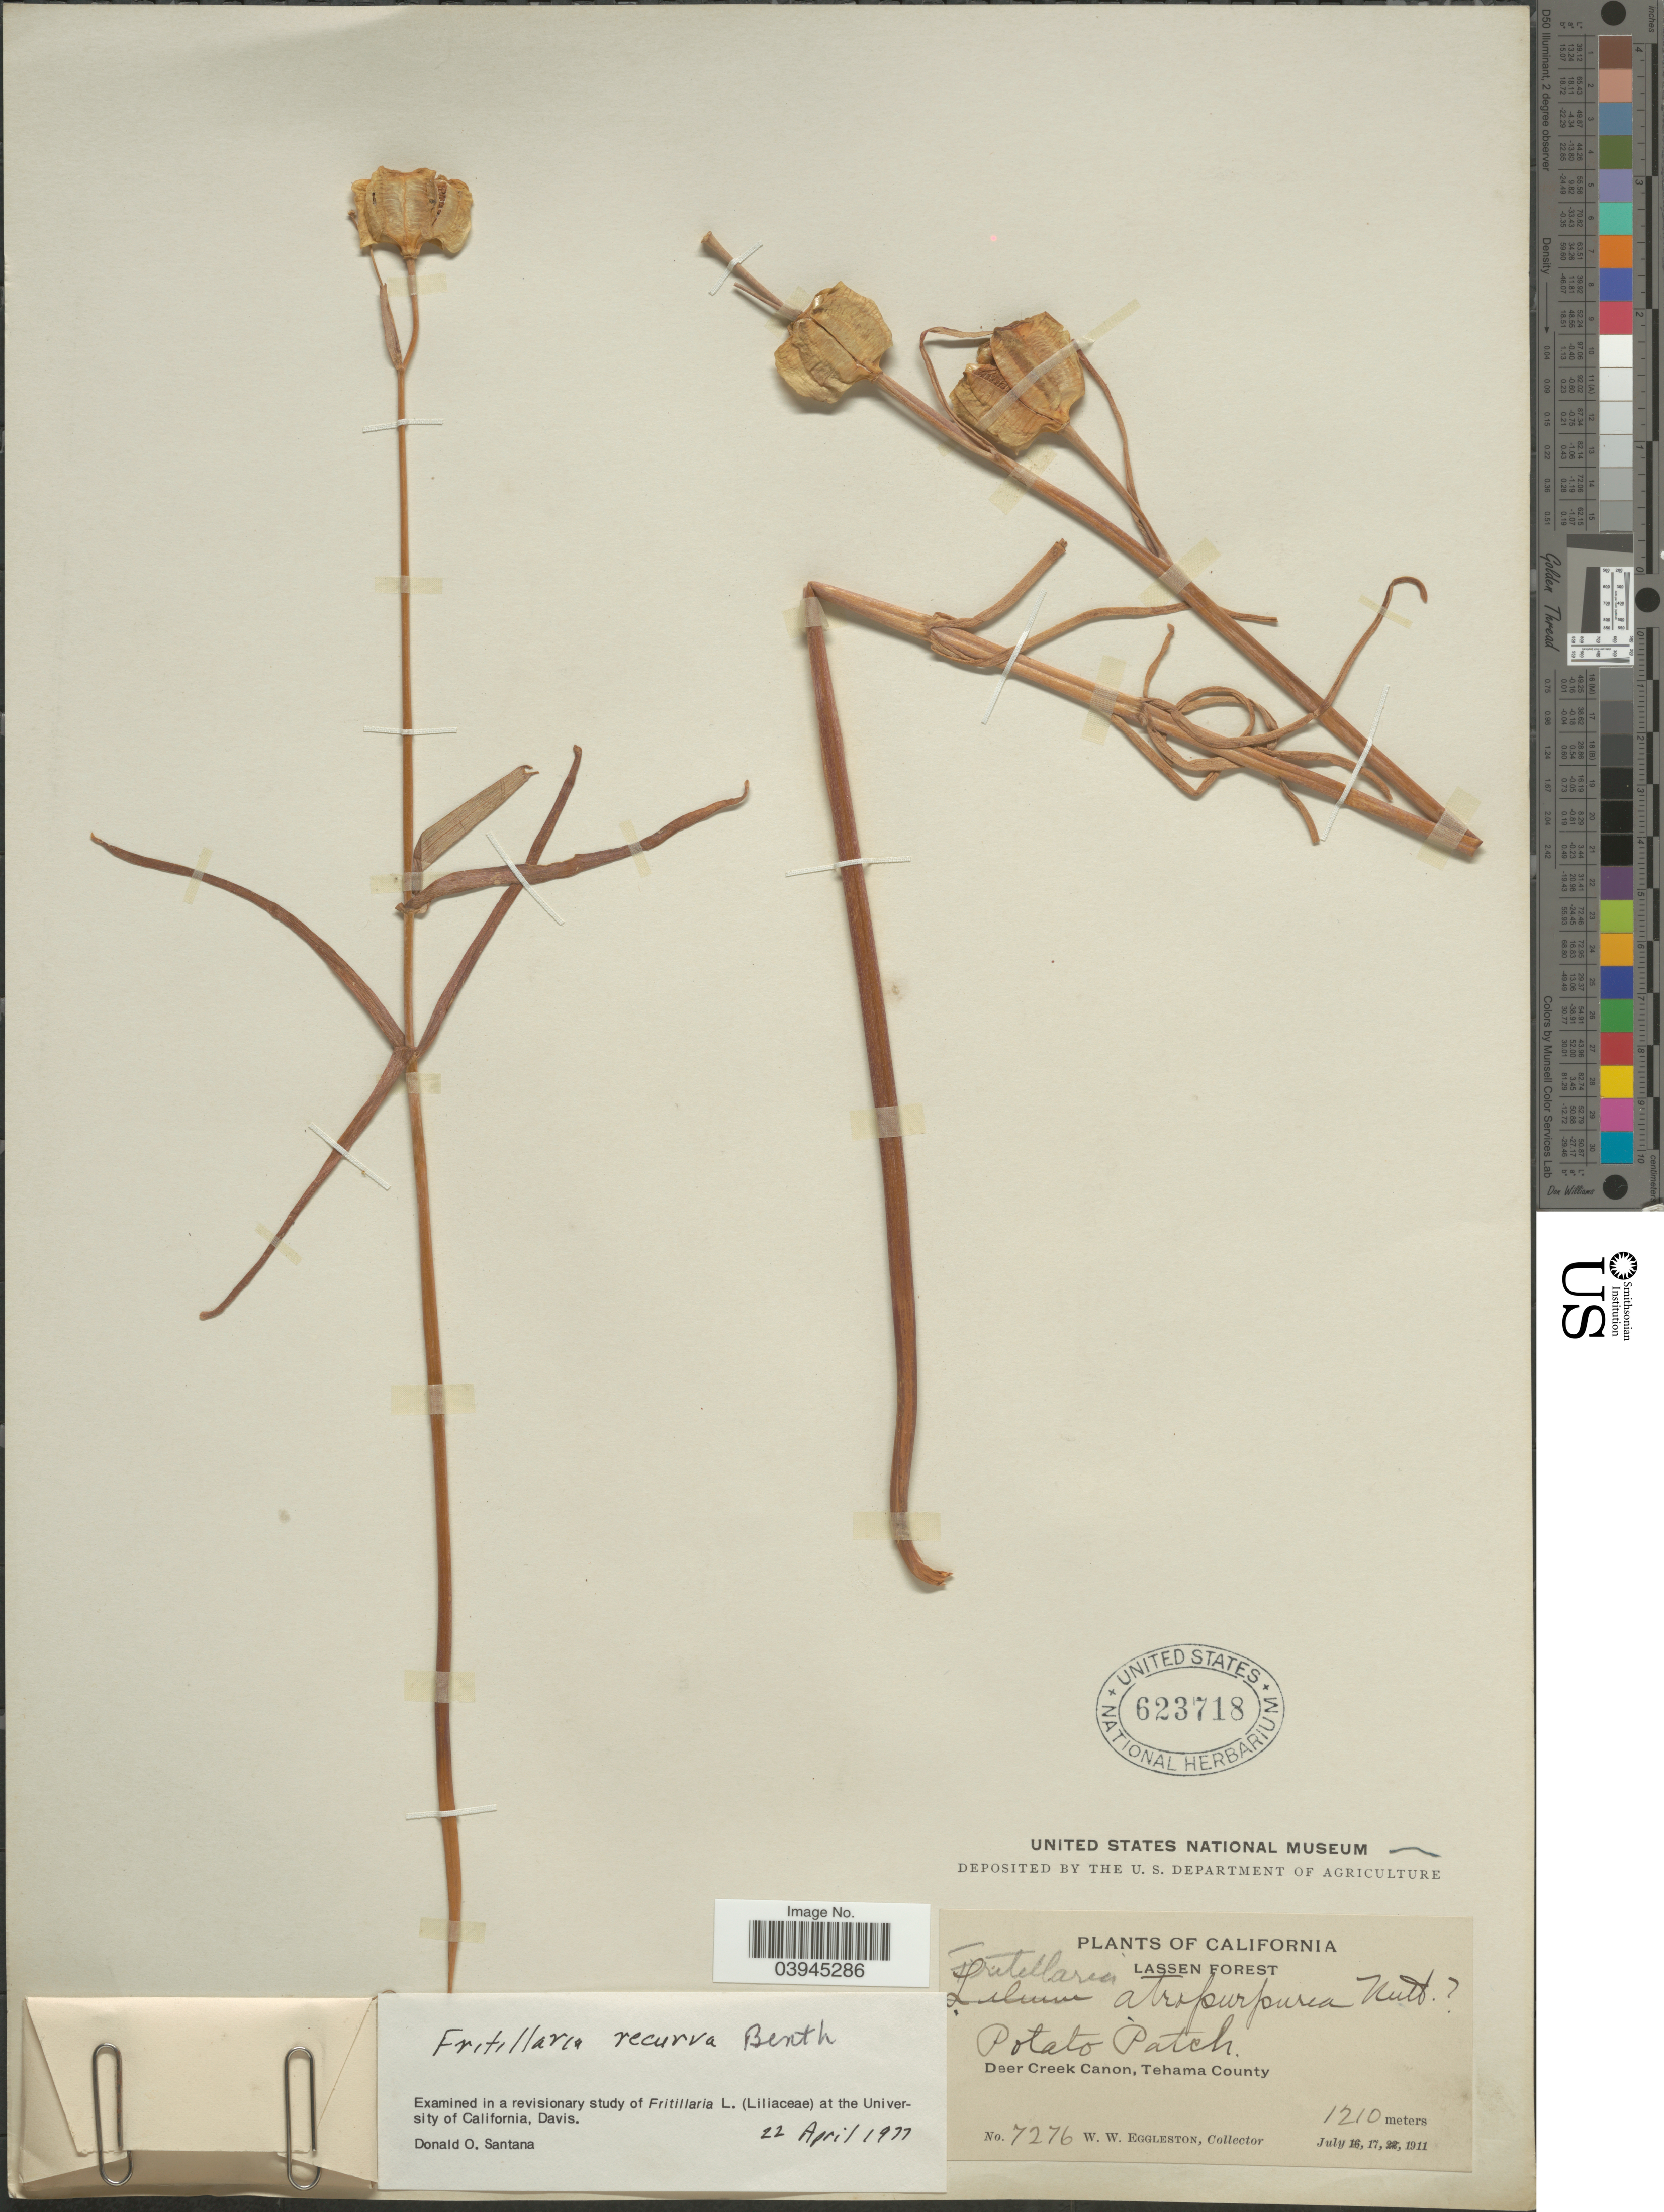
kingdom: Plantae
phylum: Tracheophyta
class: Liliopsida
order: Liliales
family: Liliaceae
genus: Fritillaria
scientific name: Fritillaria recurva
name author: Benth.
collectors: W. W. Eggleston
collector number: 7276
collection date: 1911-07-17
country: United States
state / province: California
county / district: Tehama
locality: Lassen Forest. Potato Patch. Deer Creek Canon, Tehama County.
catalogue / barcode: US 623718